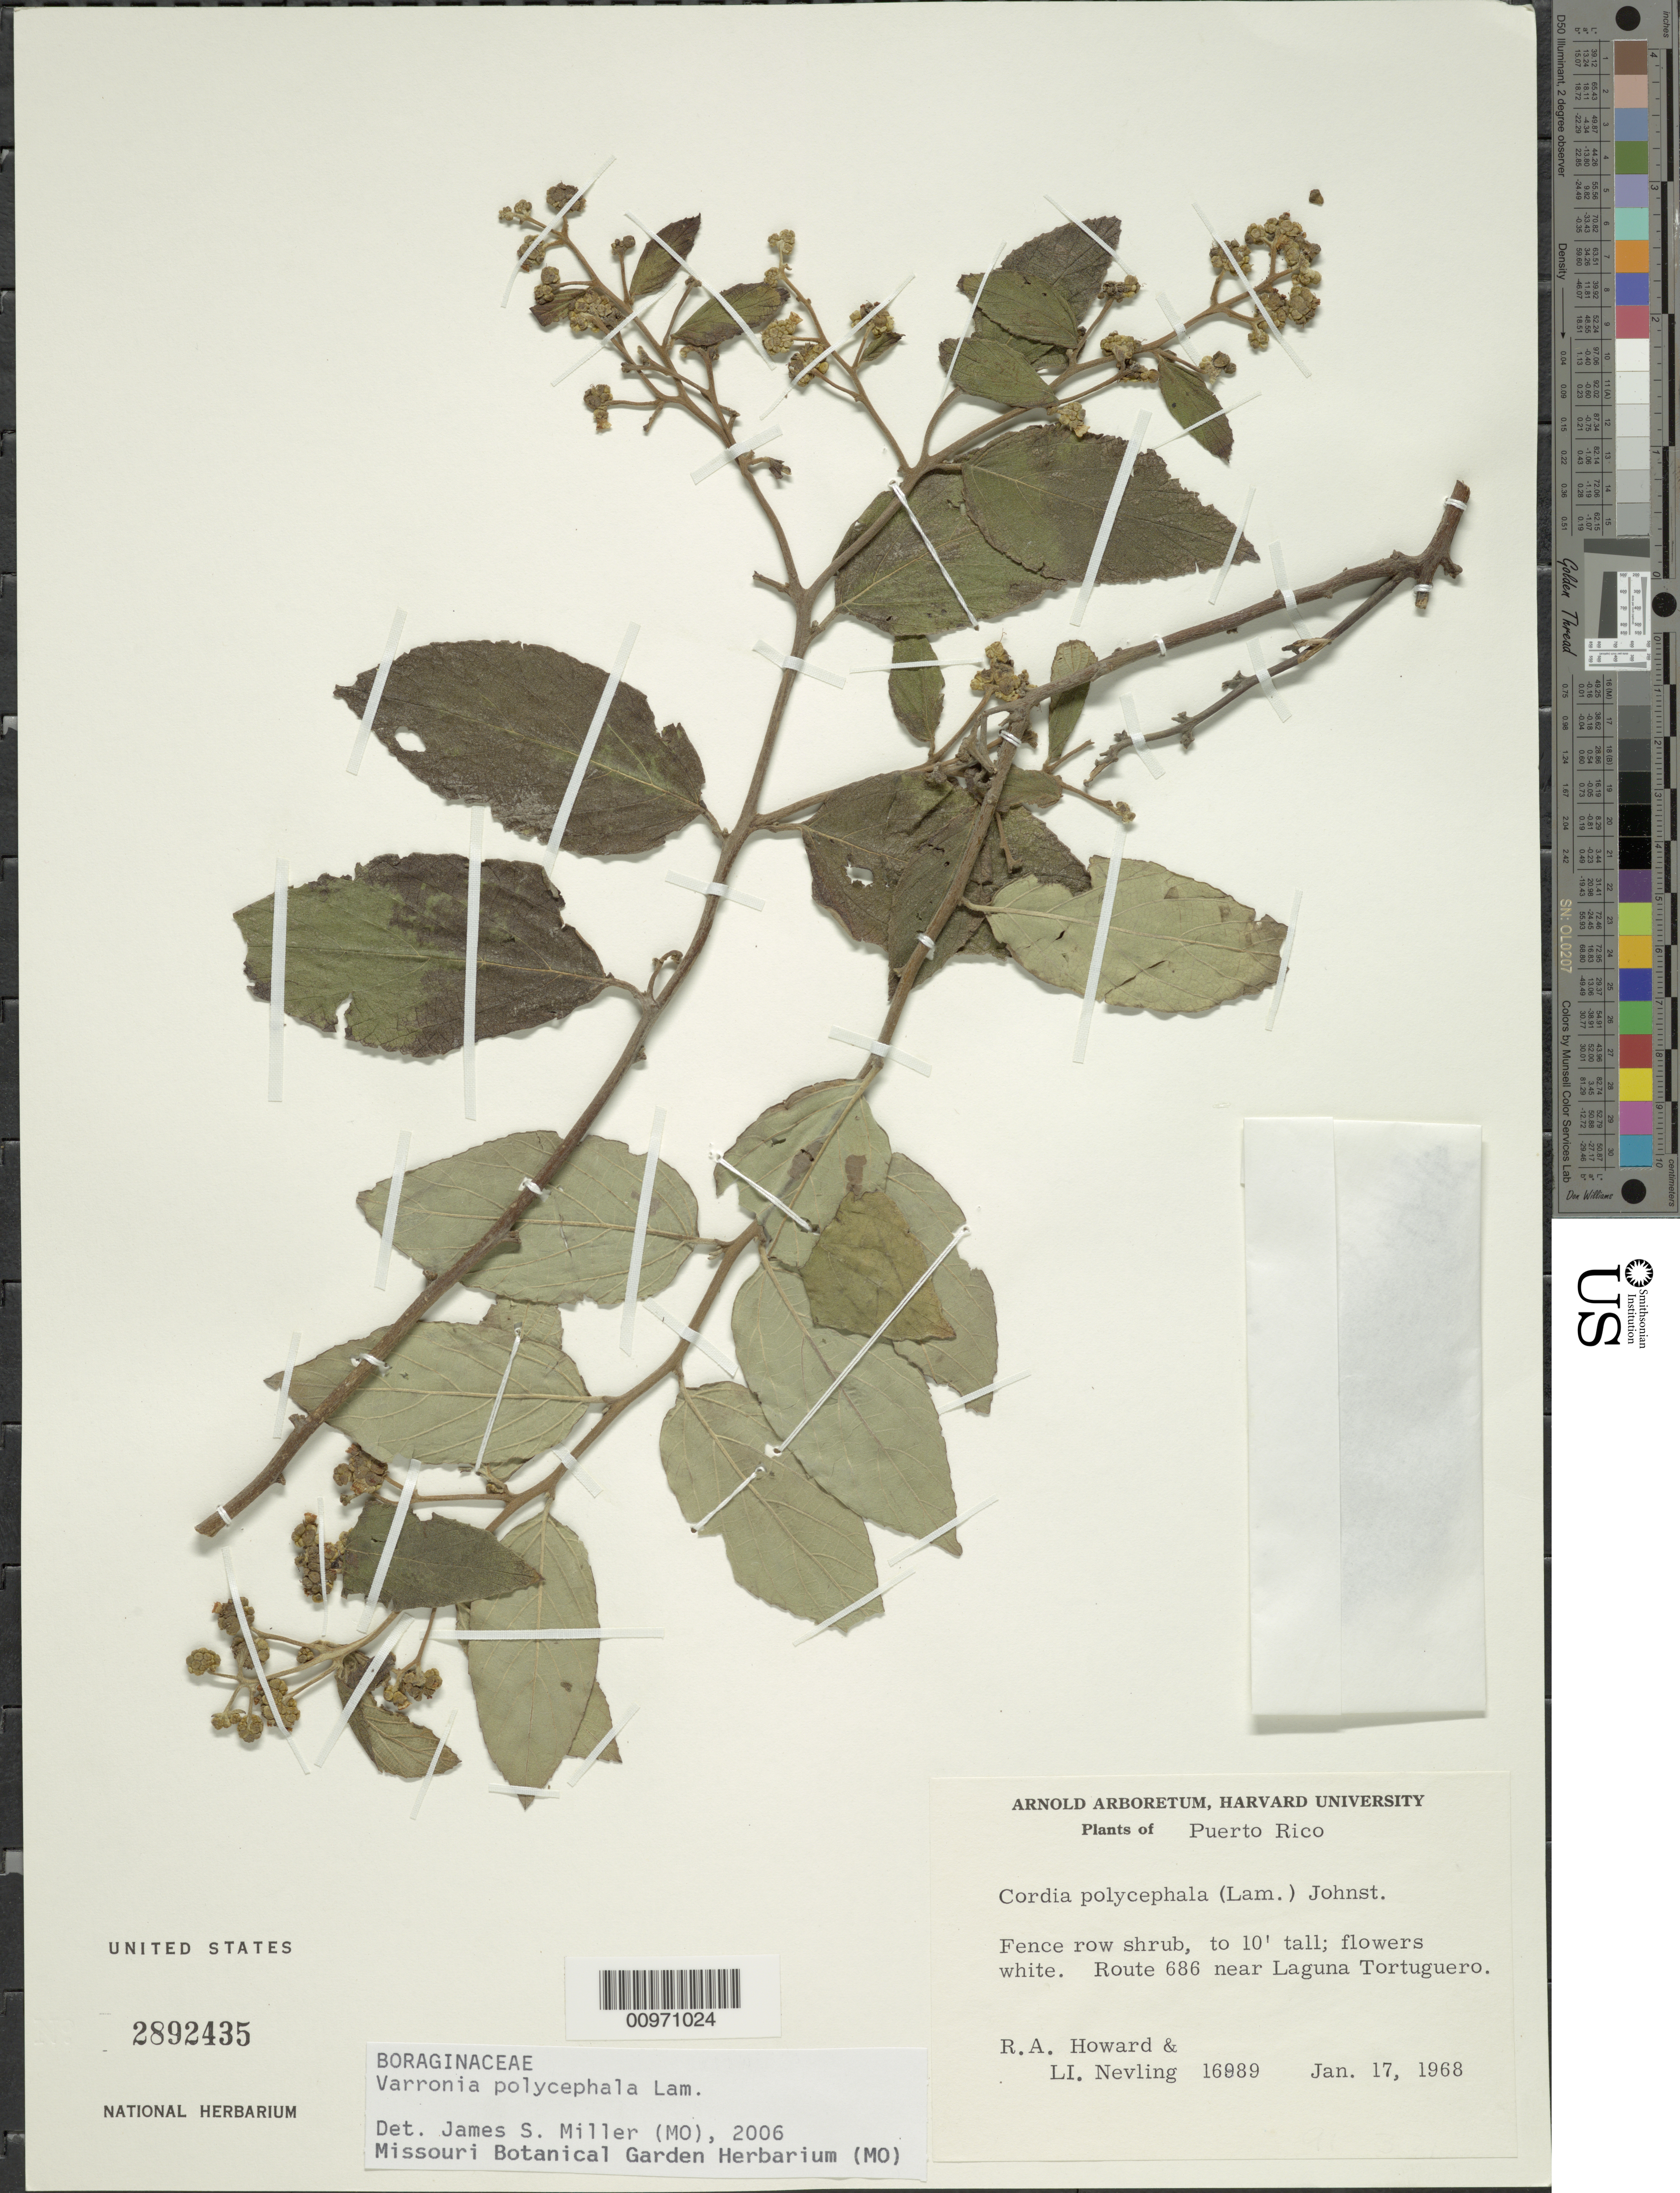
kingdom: Plantae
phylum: Tracheophyta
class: Magnoliopsida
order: Boraginales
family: Cordiaceae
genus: Varronia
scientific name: Varronia polycephala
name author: Lam.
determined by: Miller, James S., (MO), Missouri Botanical Garden (UNITED STATES)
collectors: R. A. Howard & L. Nevling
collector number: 16889 [16989?]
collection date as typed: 17 Jan 1968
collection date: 1968-01-17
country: Puerto Rico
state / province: Manatí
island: Puerto Rico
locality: Route 686 near Laguna Tortuguero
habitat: Fence row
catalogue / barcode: US 2892435